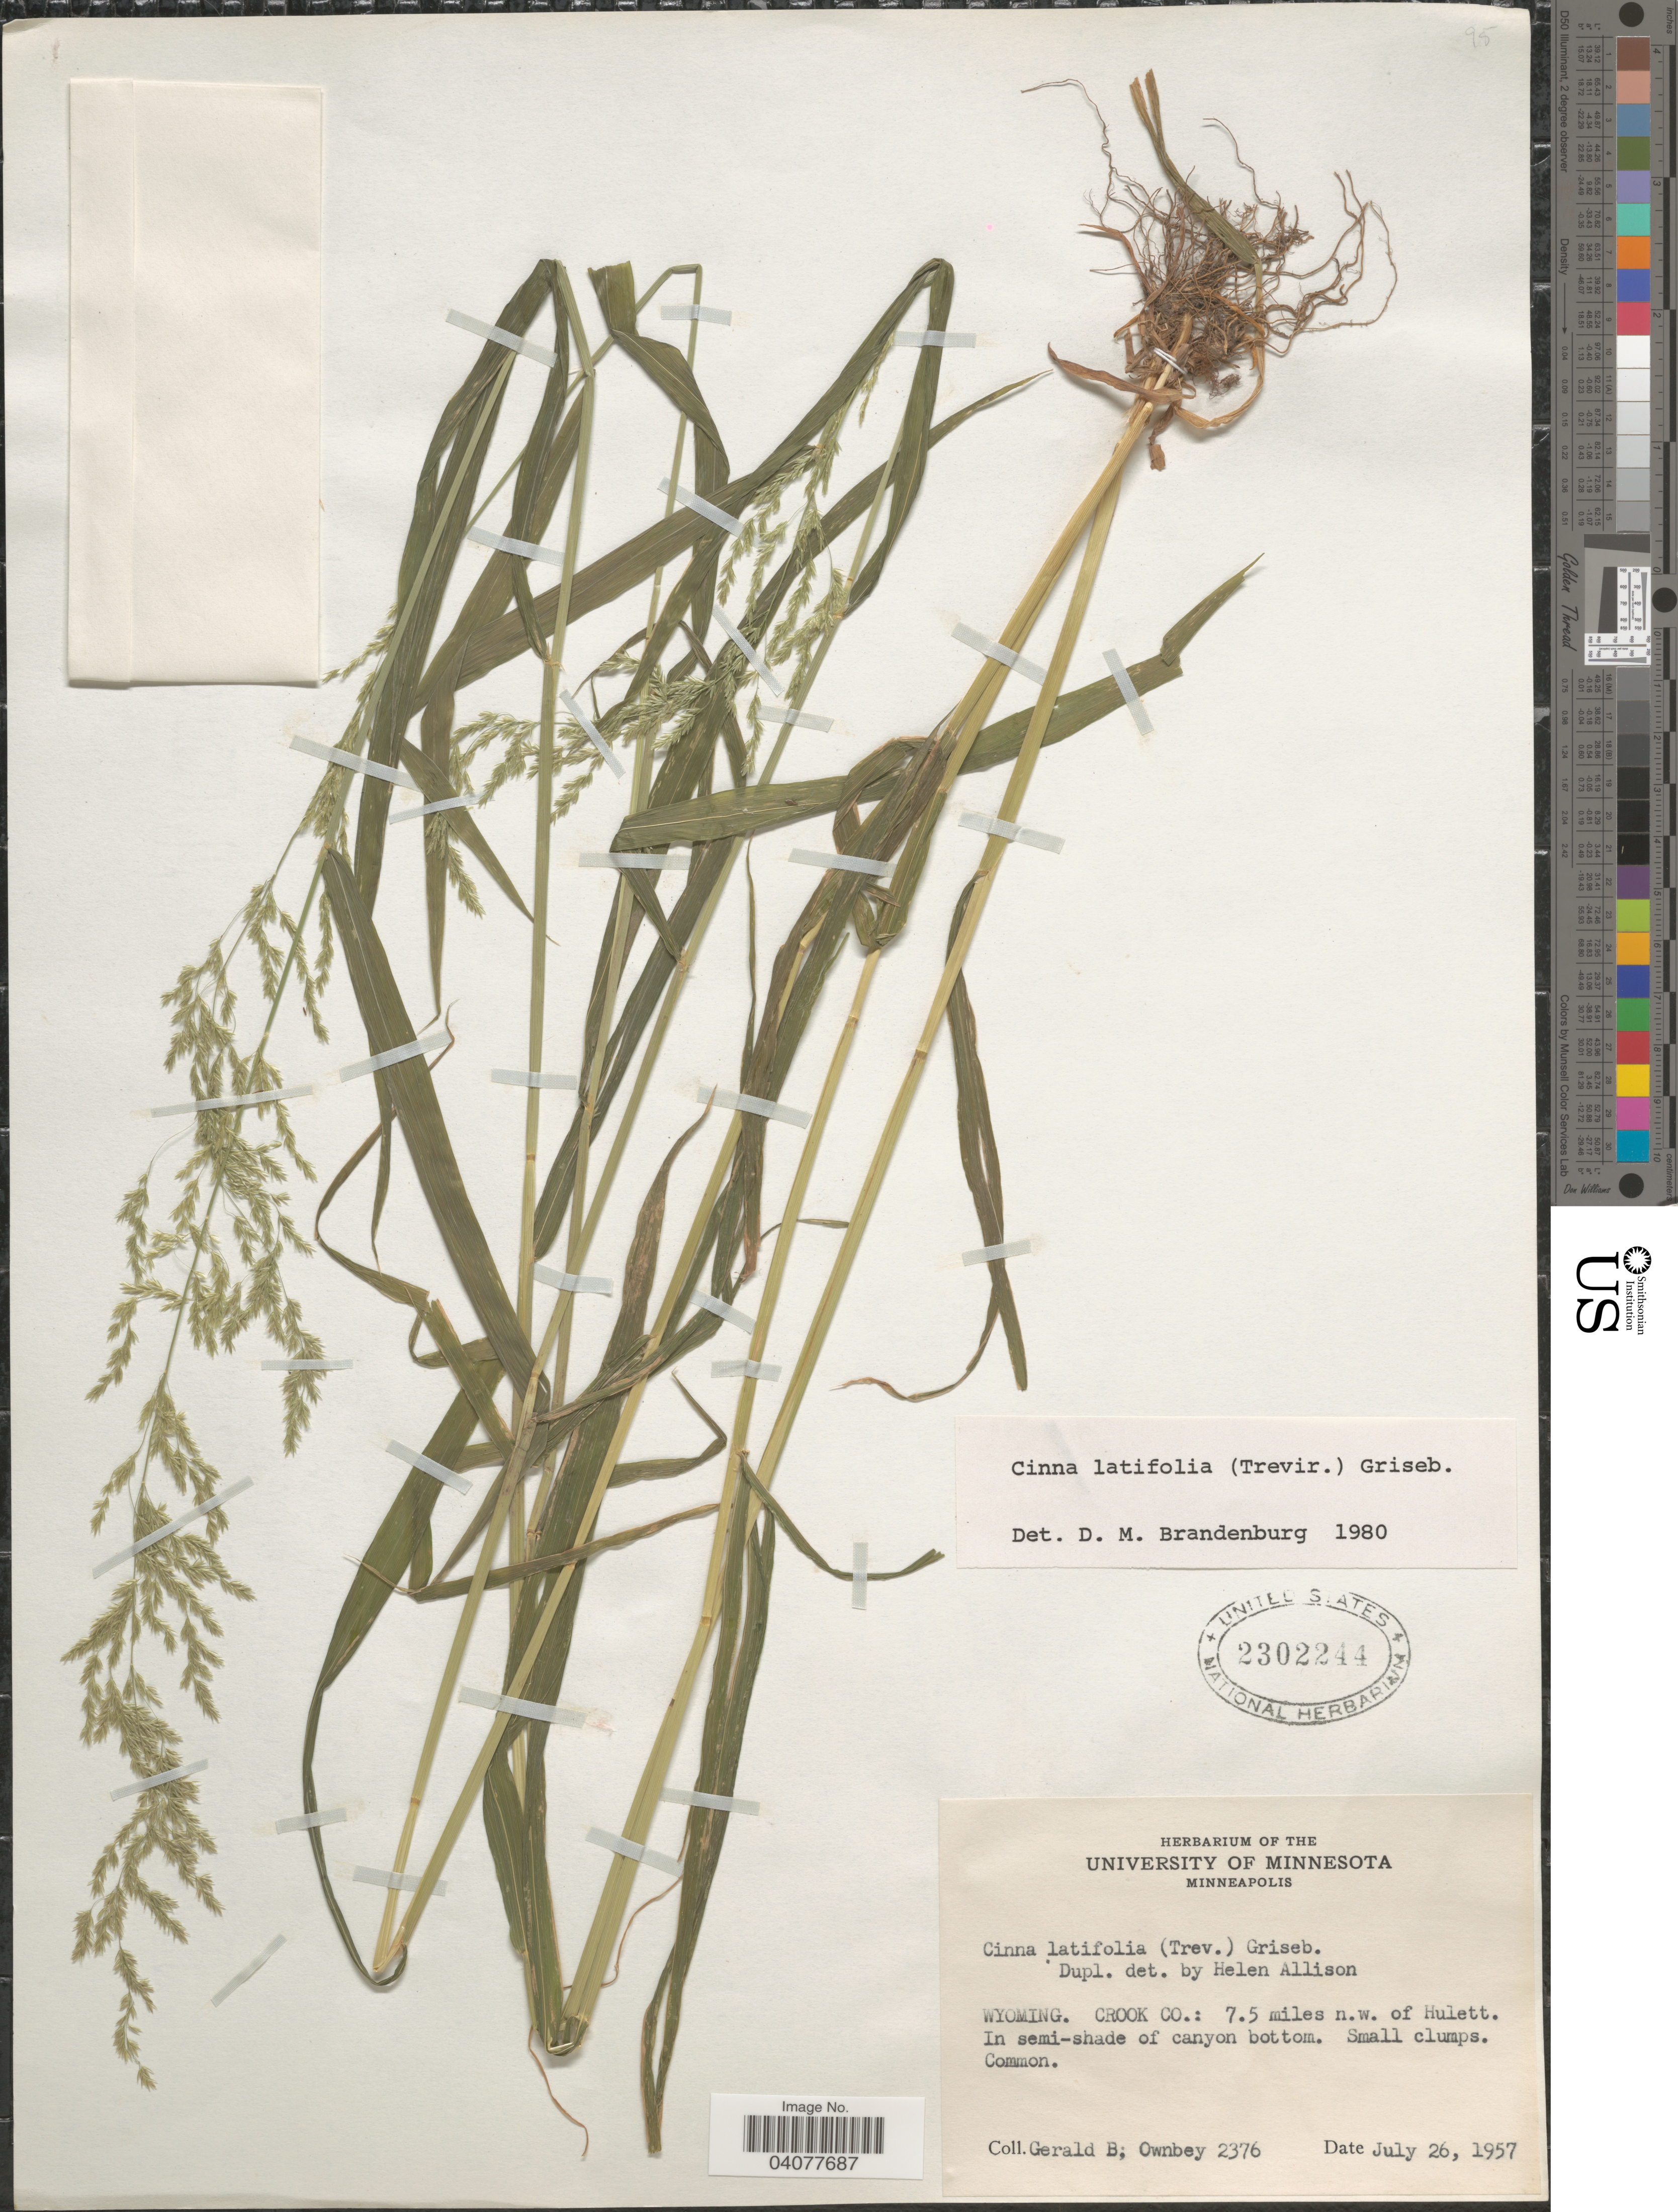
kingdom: Plantae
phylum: Tracheophyta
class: Liliopsida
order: Poales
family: Poaceae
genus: Cinna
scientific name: Cinna latifolia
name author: (Trevir. ex Goeppert) Griseb.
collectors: G. B. Ownbey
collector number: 2376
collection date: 1957-07-26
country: United States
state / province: Wyoming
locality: Crook Co.: 7.5 miles n.w. of Hulett. In semi-shade of canyon bottom.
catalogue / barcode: US 2302244